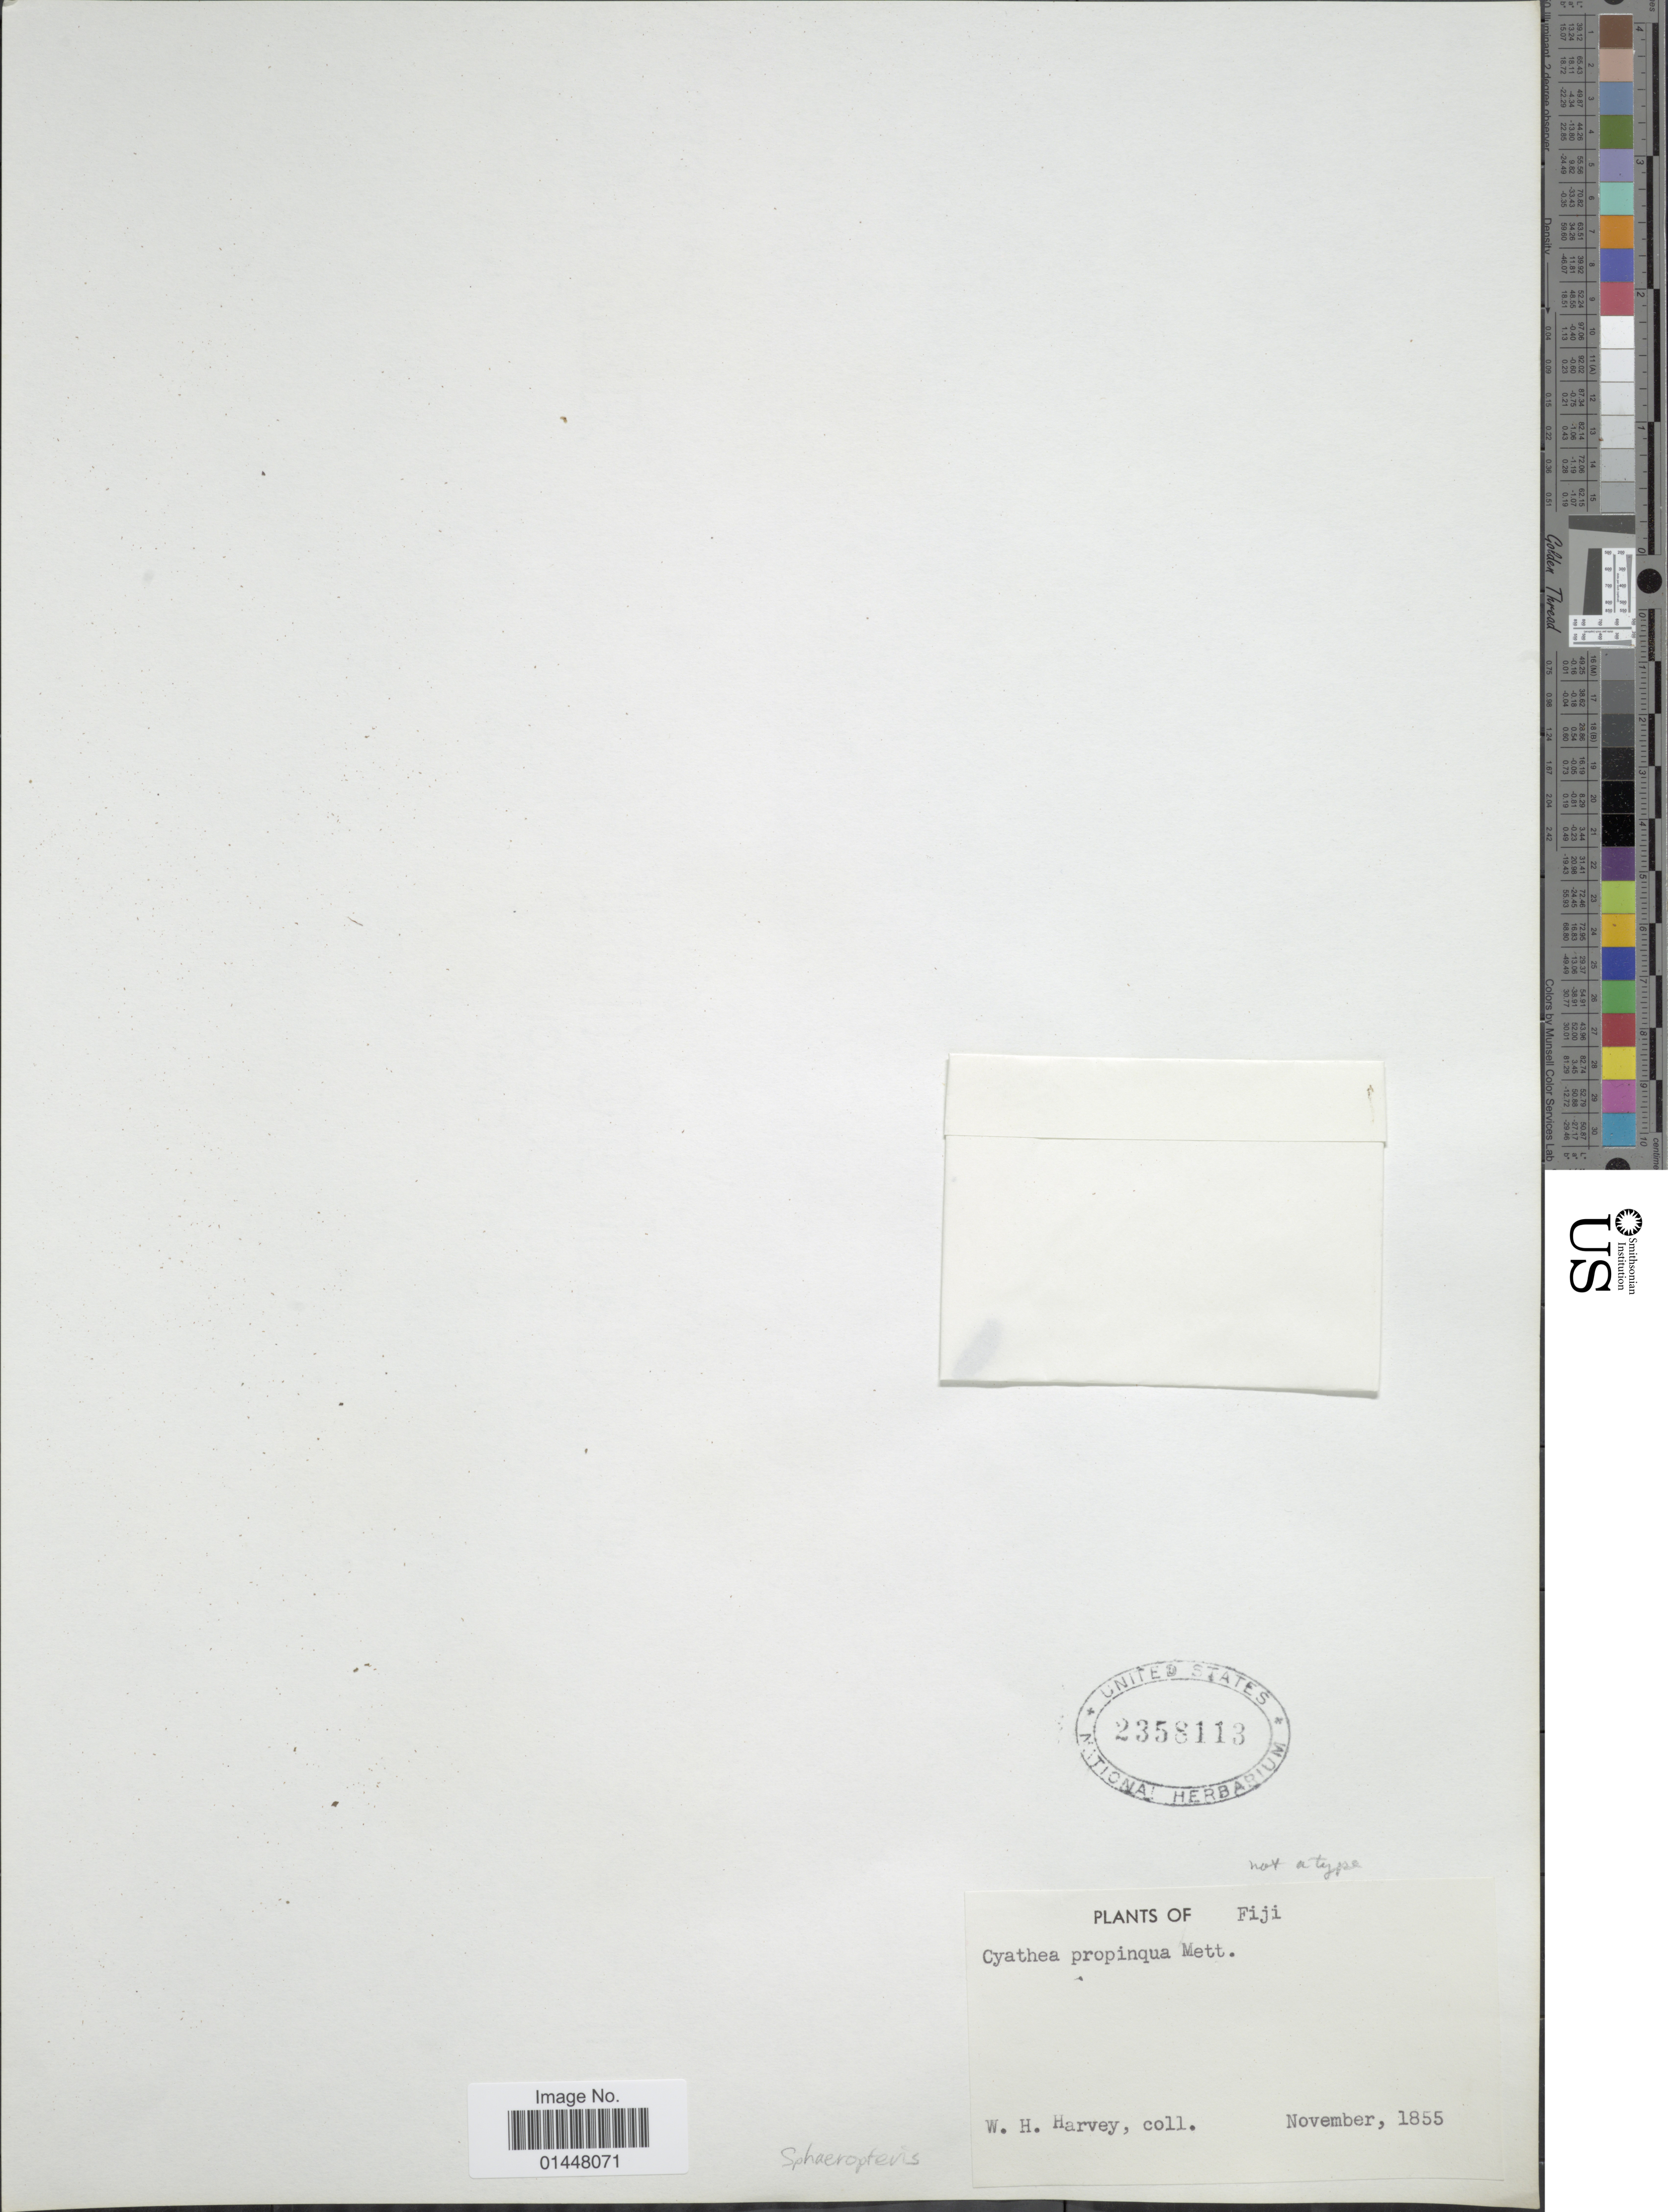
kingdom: Plantae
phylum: Tracheophyta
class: Polypodiopsida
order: Cyatheales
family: Cyatheaceae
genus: Sphaeropteris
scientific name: Sphaeropteris propinqua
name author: (Mett.) R.M. Tryon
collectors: W. Harvey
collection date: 1855-11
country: Fiji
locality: Fiji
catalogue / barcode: US 2358113